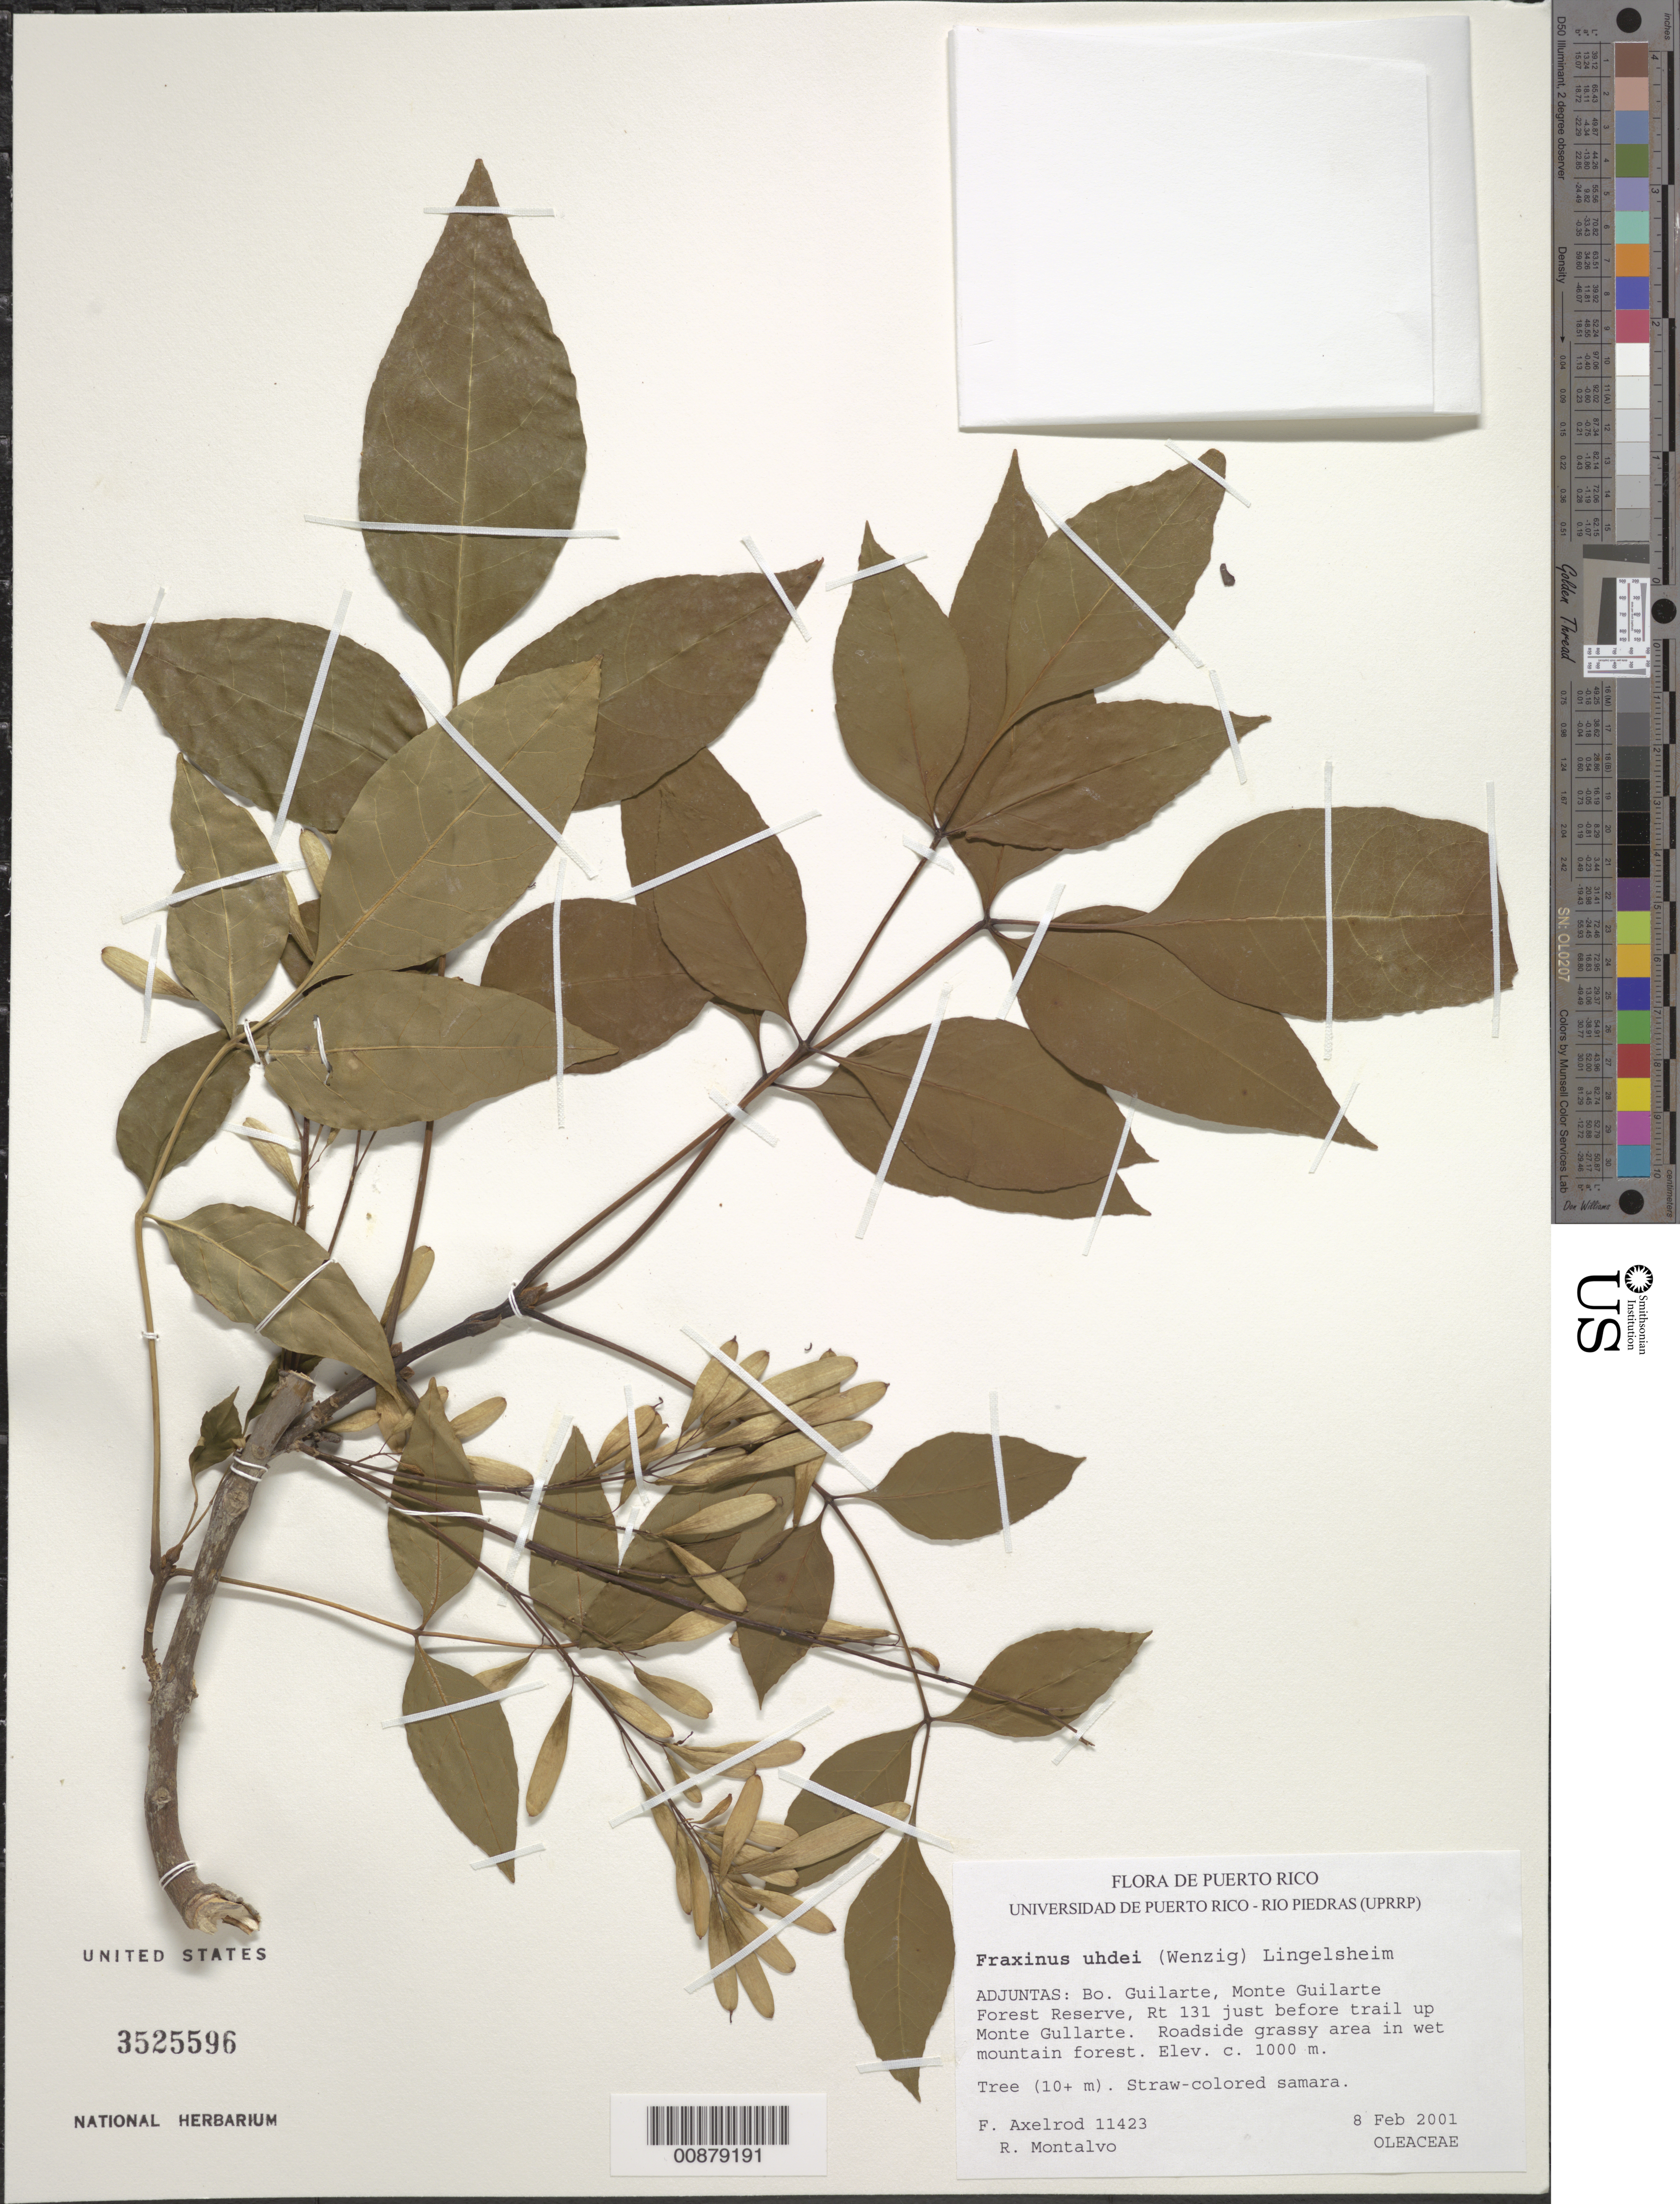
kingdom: Plantae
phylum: Tracheophyta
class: Magnoliopsida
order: Lamiales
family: Oleaceae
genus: Fraxinus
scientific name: Fraxinus uhdei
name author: (Wenz.) Lingelsh.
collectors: F. S. Axelrod & R. Montalvo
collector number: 11423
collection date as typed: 08 Feb 2001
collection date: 2001-02-08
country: Puerto Rico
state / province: Adjuntas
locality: Bo. Guilarte, Monte Guilarte Forest Reserve, Rt. 131 just before trail up Monte Guilarte.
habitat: Roadside grassy area in wet mountain forest.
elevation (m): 1000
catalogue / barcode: US 3525596